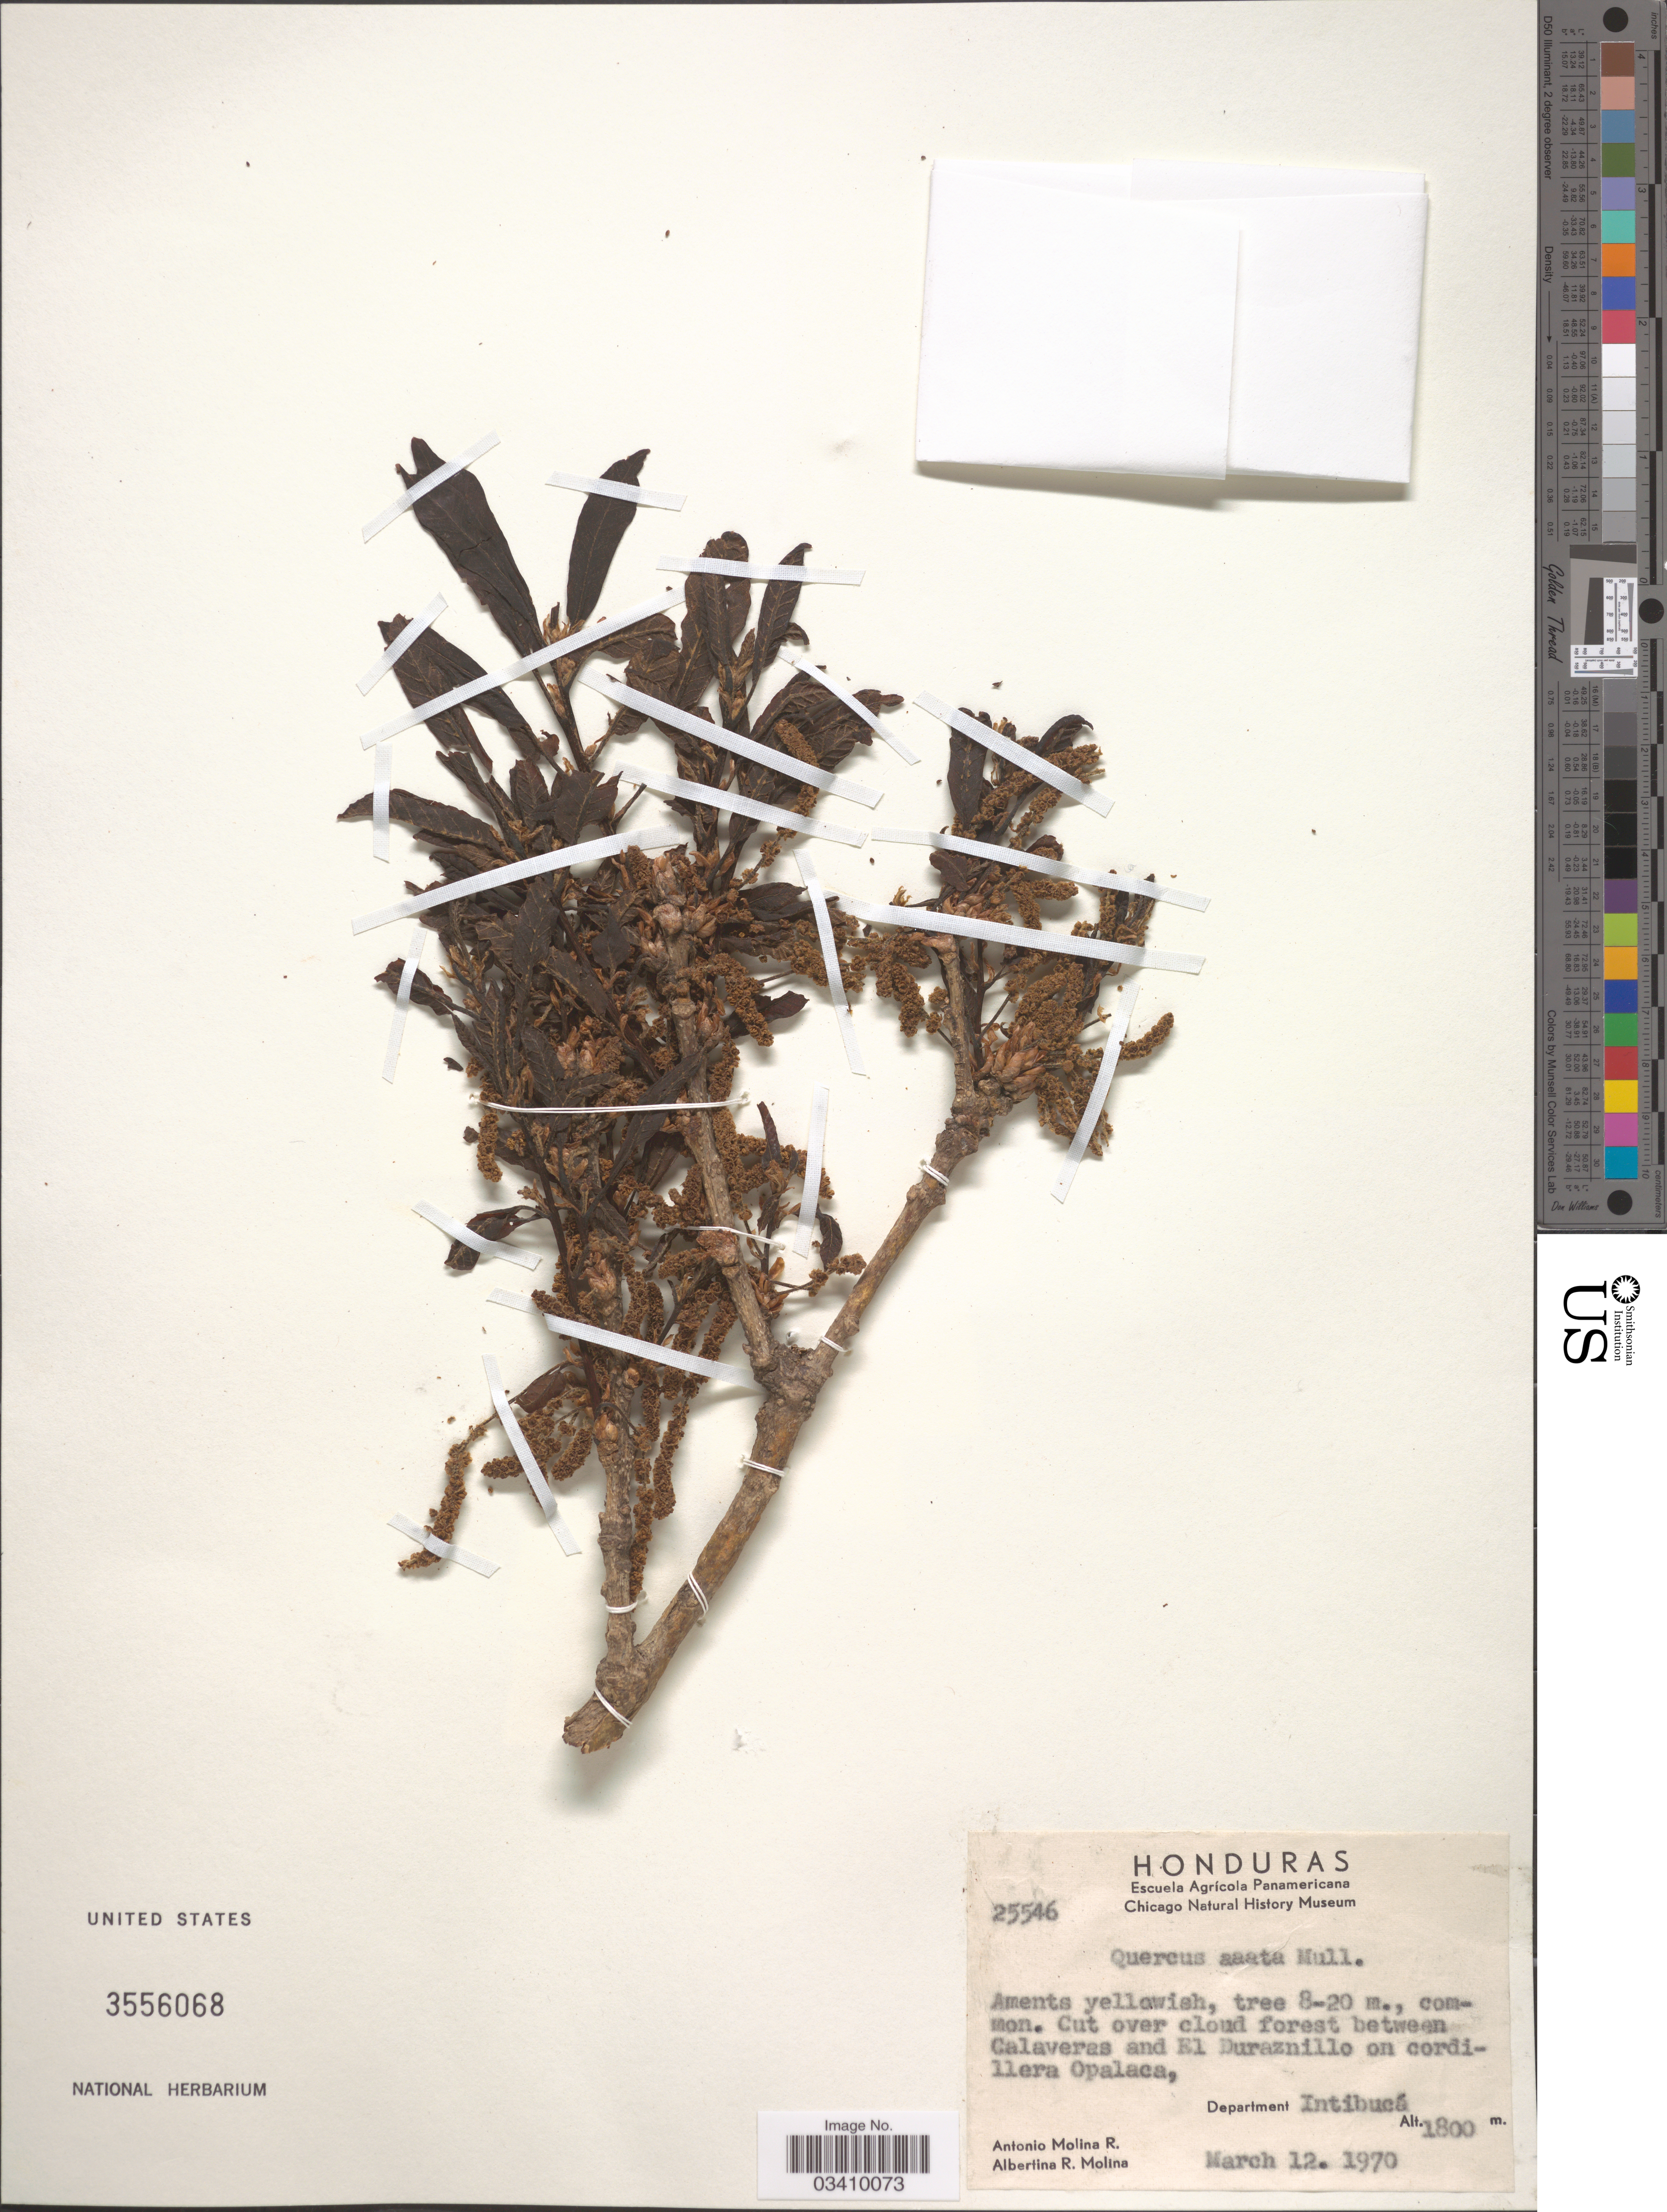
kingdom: Plantae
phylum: Tracheophyta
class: Magnoliopsida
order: Fagales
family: Fagaceae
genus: Quercus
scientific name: Quercus aaata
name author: C.H. Müll.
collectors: A. Molina R. & A. R. Molina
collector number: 25546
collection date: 1970-03-12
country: Honduras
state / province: Intibuca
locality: Cut over cloud forest between Calaveras and El Duraznillo on cordillera Opalaca, Department Intibucá.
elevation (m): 1800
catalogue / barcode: US 3556068